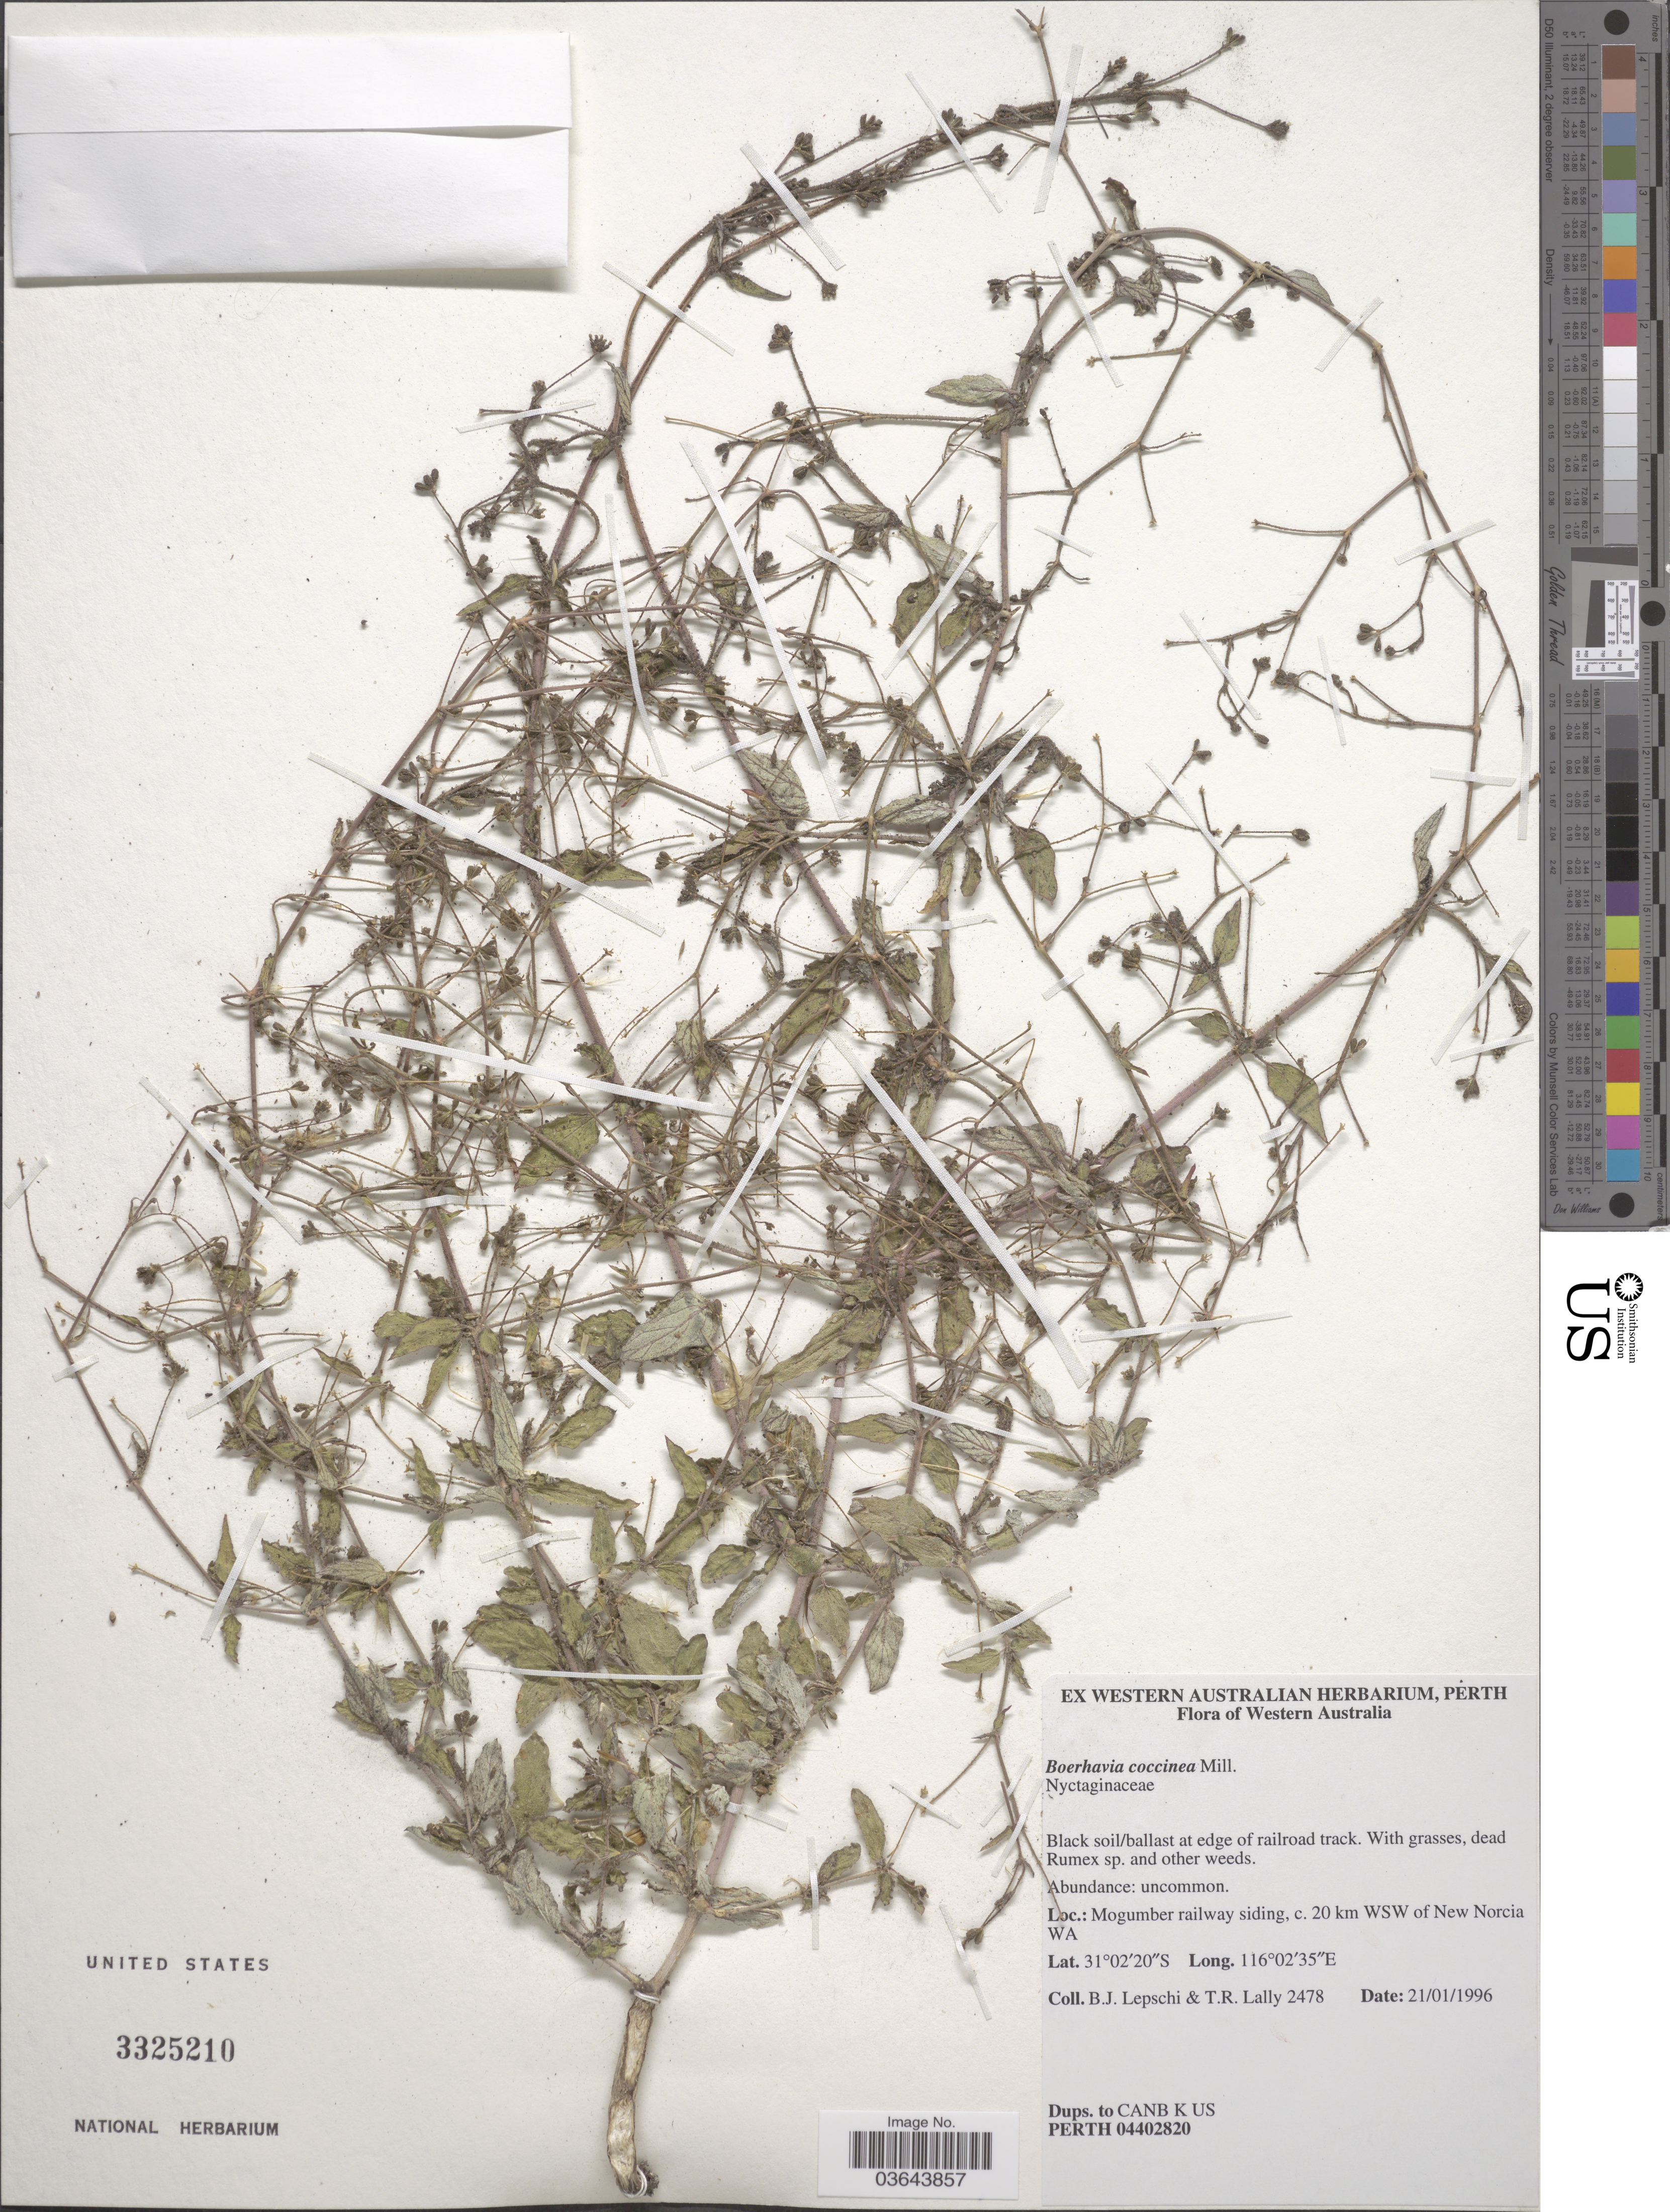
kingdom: Plantae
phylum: Tracheophyta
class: Magnoliopsida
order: Caryophyllales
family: Nyctaginaceae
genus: Boerhavia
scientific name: Boerhavia coccinea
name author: Mill.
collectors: B. Lepschi & T. R. Lally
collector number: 2478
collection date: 1996-01-21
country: Australia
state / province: Western Australia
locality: Mogumber railway siding, c. 20 km WSW of New Norcia.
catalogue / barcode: US 3325210